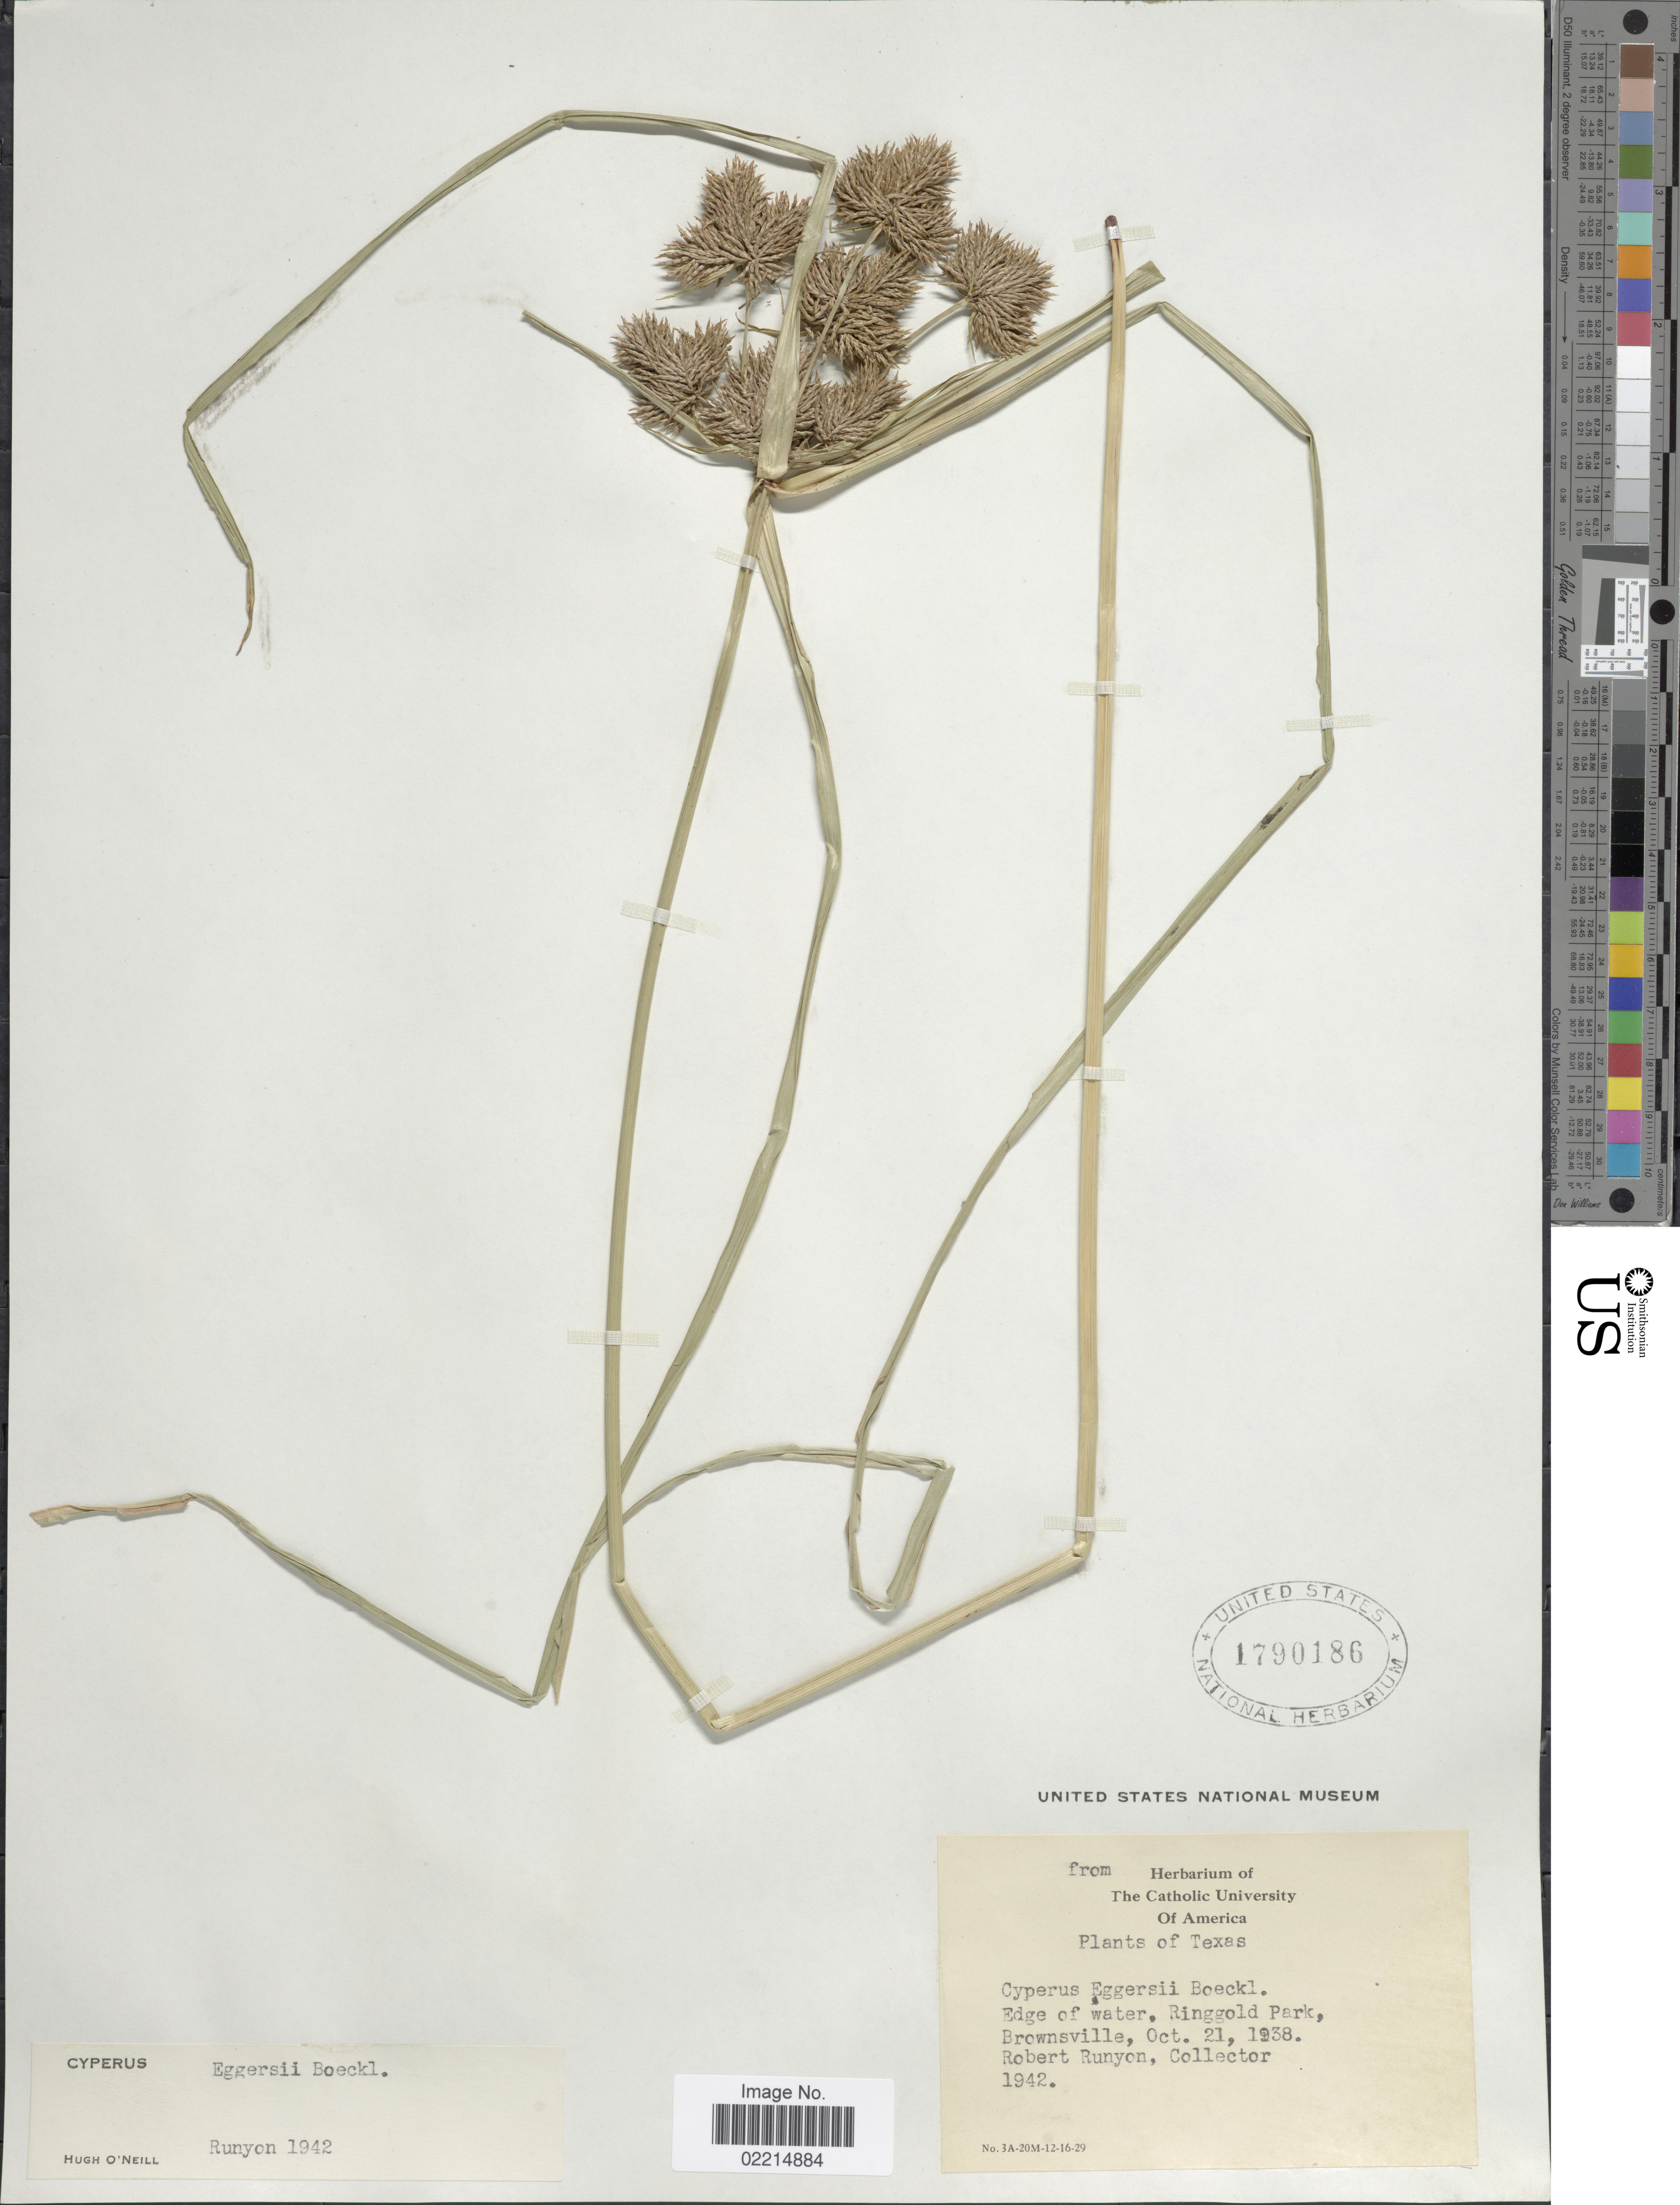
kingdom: Plantae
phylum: Tracheophyta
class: Liliopsida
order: Poales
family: Cyperaceae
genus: Cyperus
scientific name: Cyperus eggersii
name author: Boeckeler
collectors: R. Runyon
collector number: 1942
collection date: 1938-10-21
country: United States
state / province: Texas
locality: Edge of water, Ringgold Park, Brownsville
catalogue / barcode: US 1790186